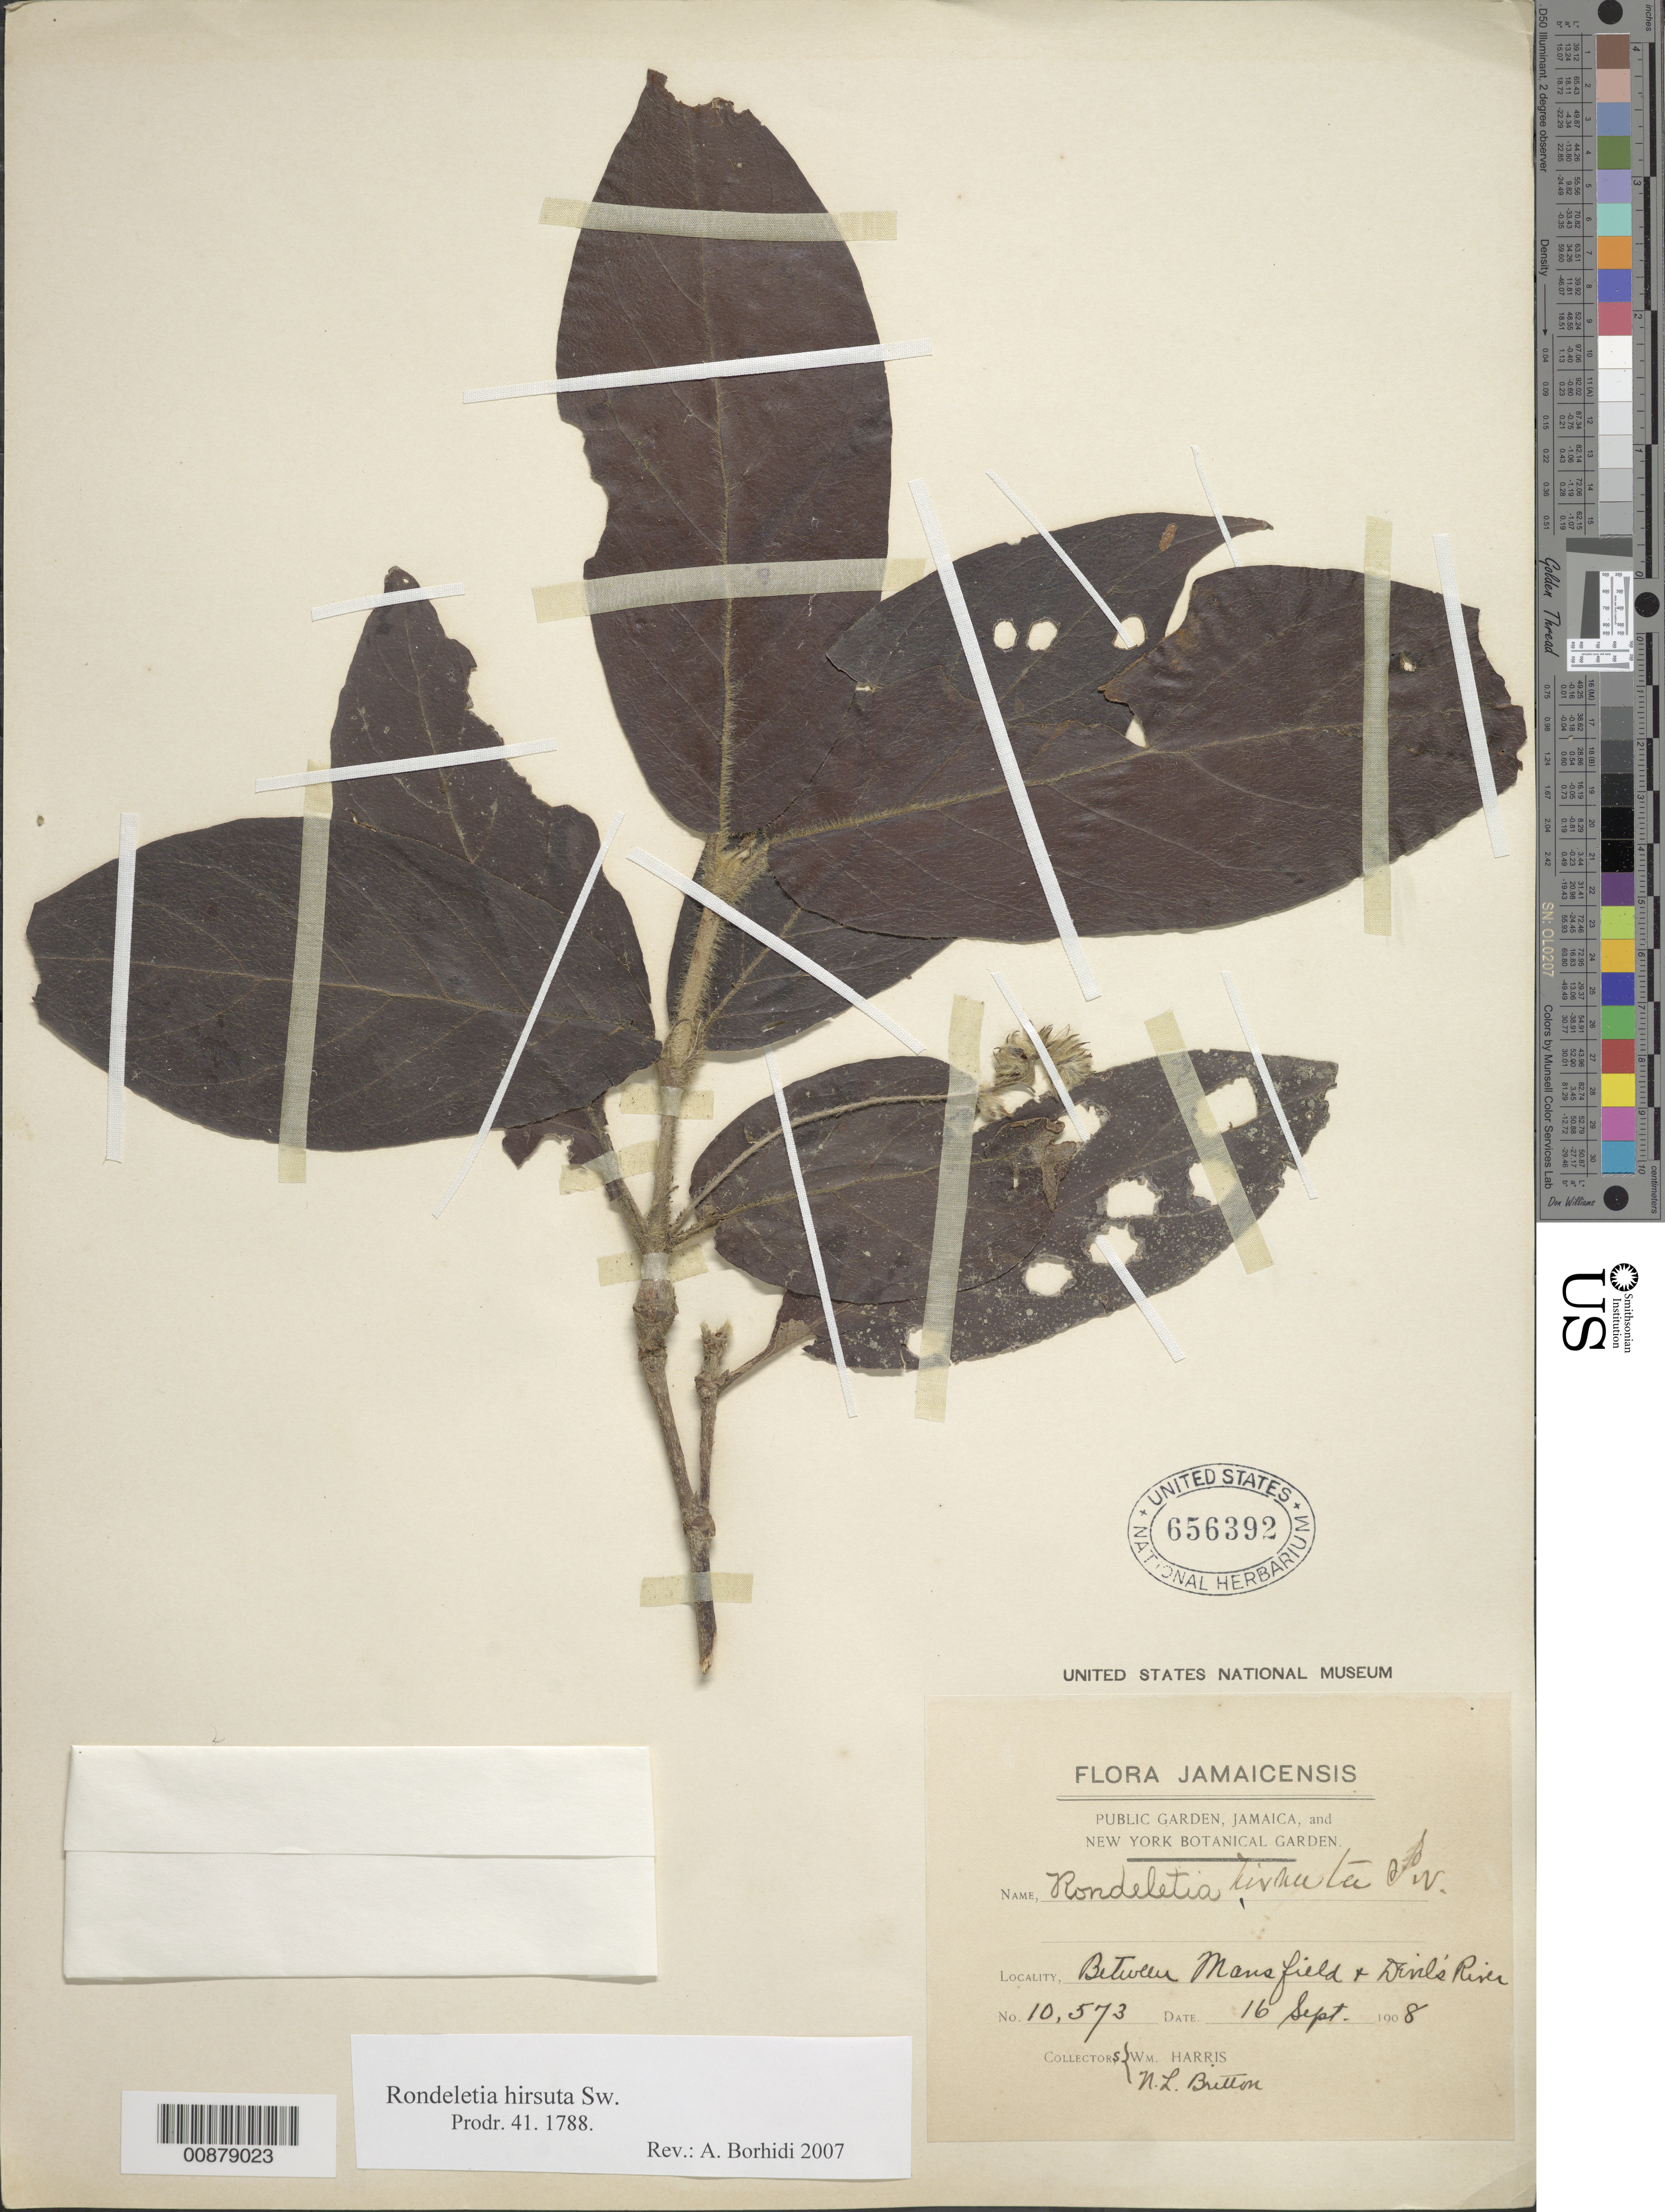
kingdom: Plantae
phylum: Tracheophyta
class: Magnoliopsida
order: Gentianales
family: Rubiaceae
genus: Rondeletia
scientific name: Rondeletia hirsuta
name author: Sw.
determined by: Borhidi, Attila L.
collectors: W. H. Harris & N. Britton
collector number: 10573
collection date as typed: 16 Sep 1908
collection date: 1908-09-16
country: Jamaica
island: Jamaica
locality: Between Mansfield and Devil's River.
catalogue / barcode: US 656392